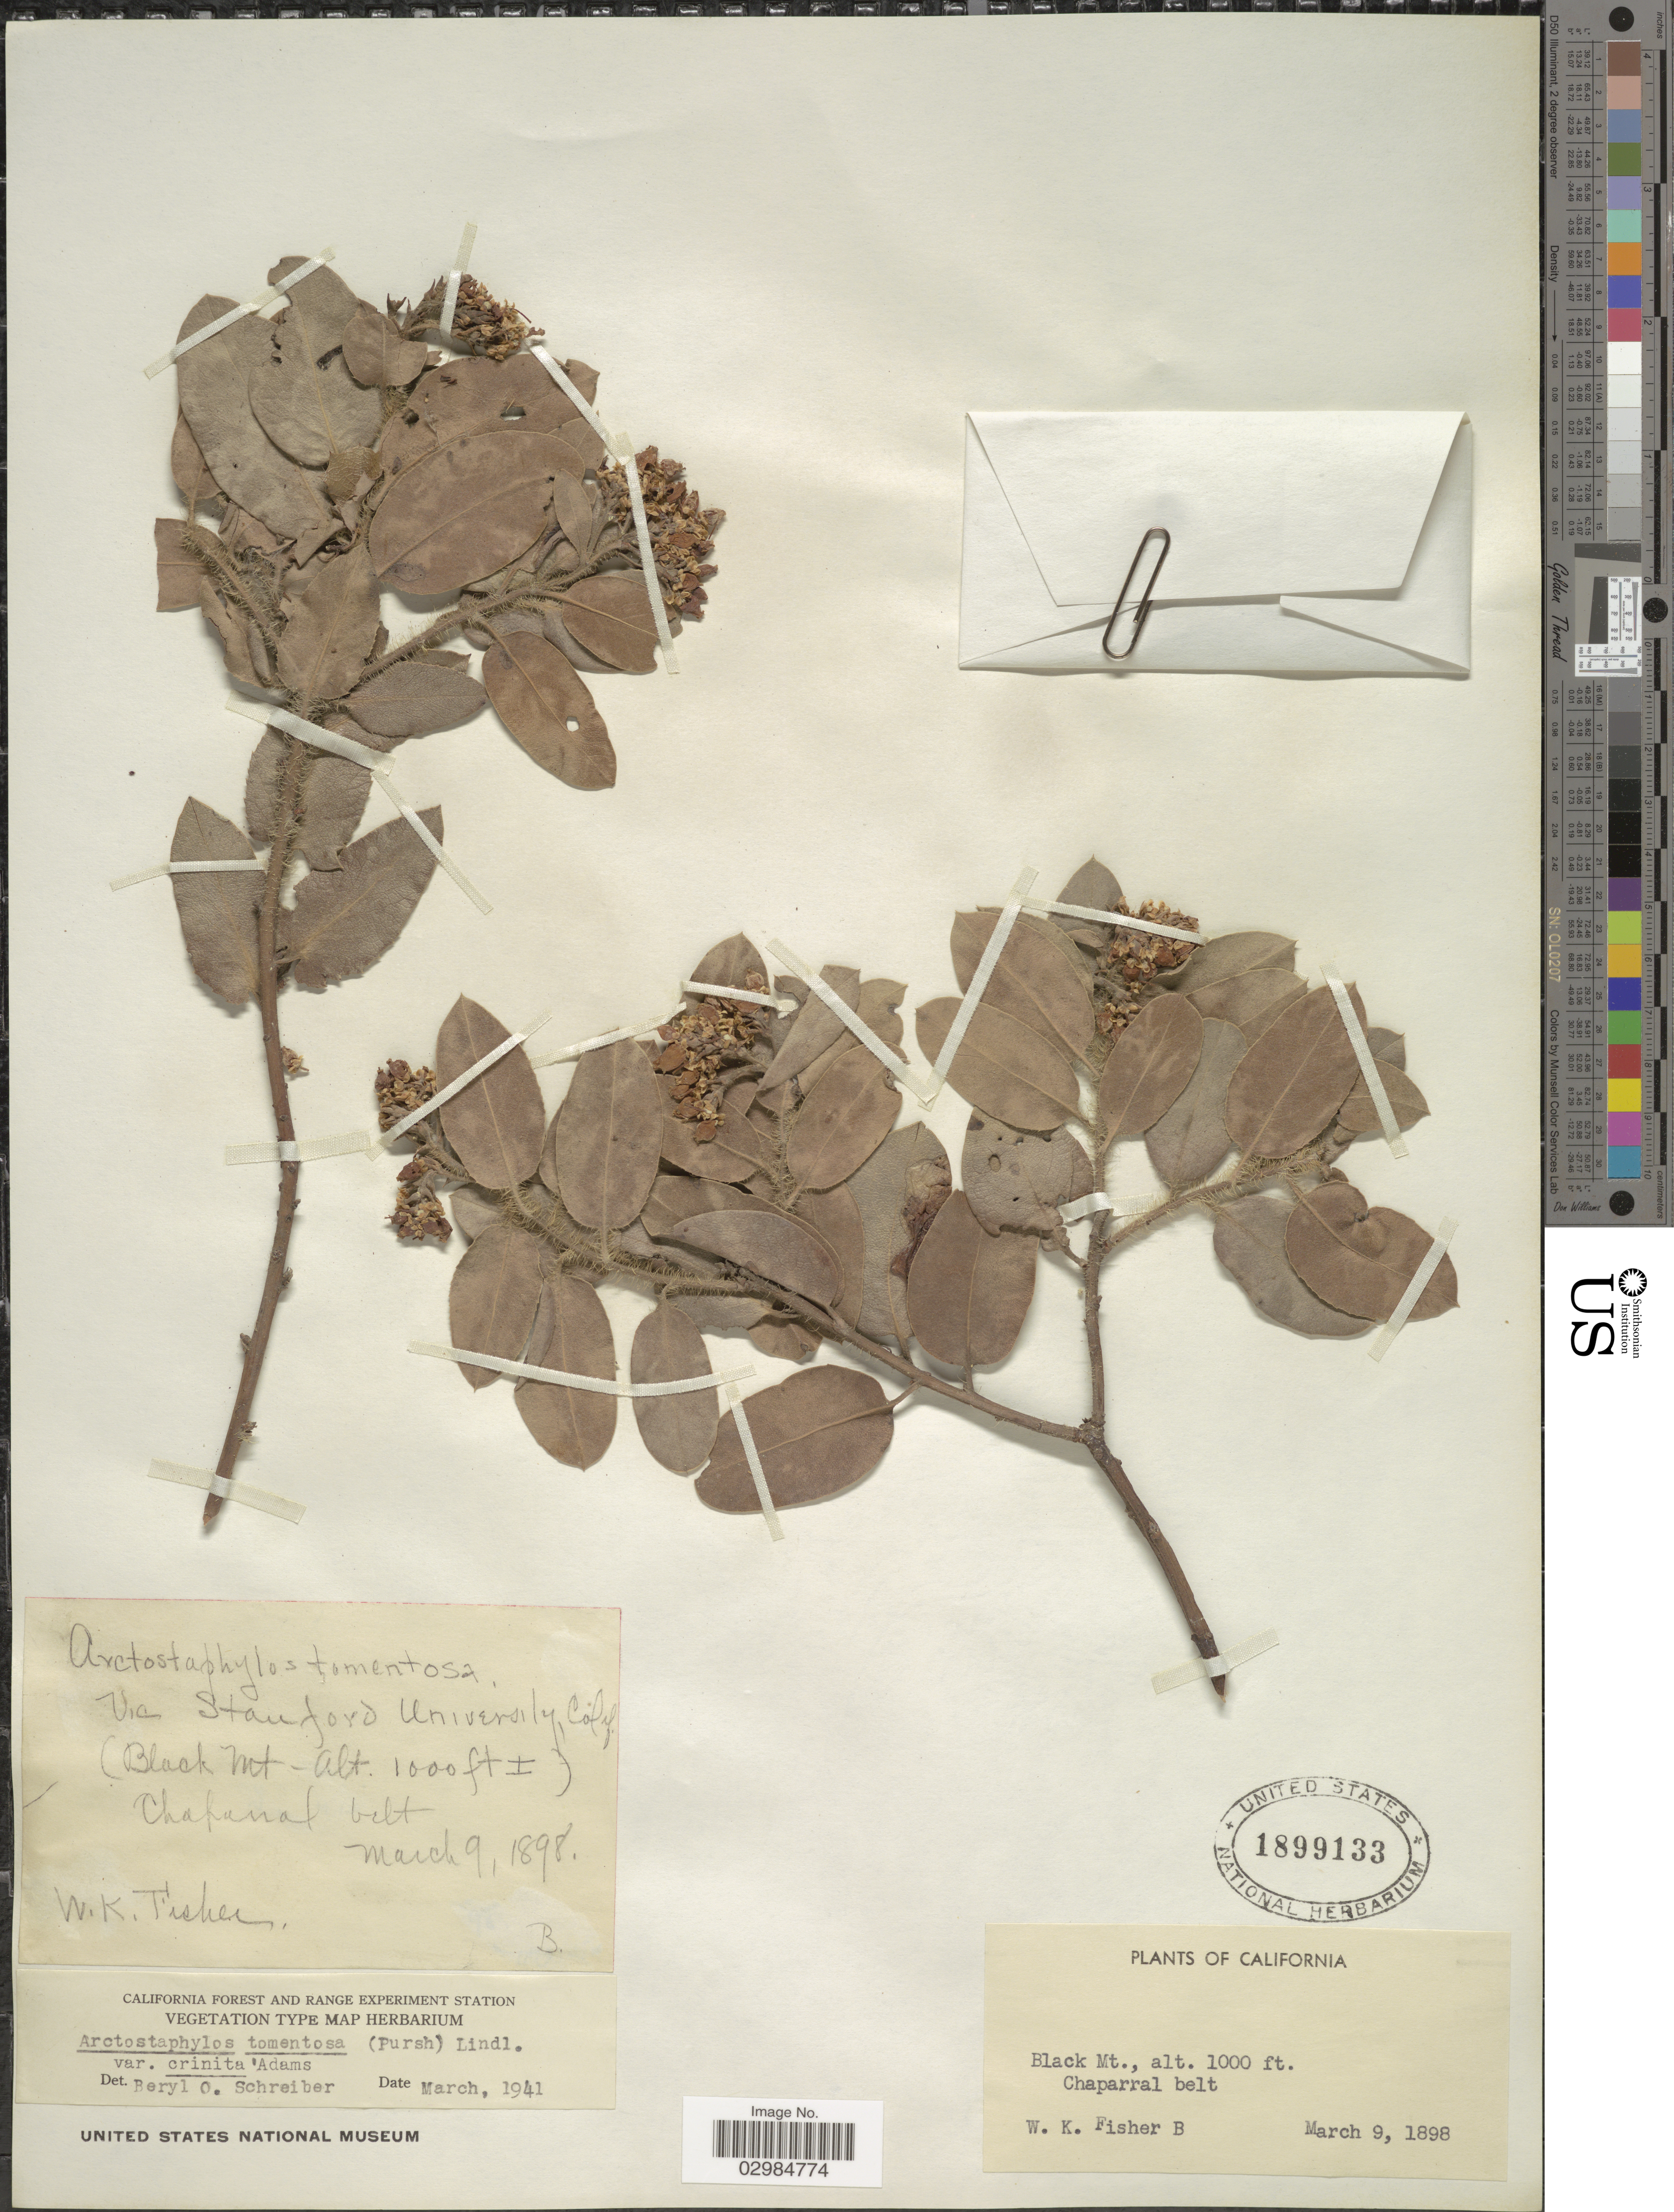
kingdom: Plantae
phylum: Tracheophyta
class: Magnoliopsida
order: Ericales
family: Ericaceae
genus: Arctostaphylos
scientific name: Arctostaphylos tomentosa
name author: (Pursh) Lindl.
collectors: W. K. Fisher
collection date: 1898-03-09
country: United States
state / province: California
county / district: Santa Clara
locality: Black Mt., Chaparral belt. Vic Stanford University.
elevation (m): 305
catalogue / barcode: US 1899133